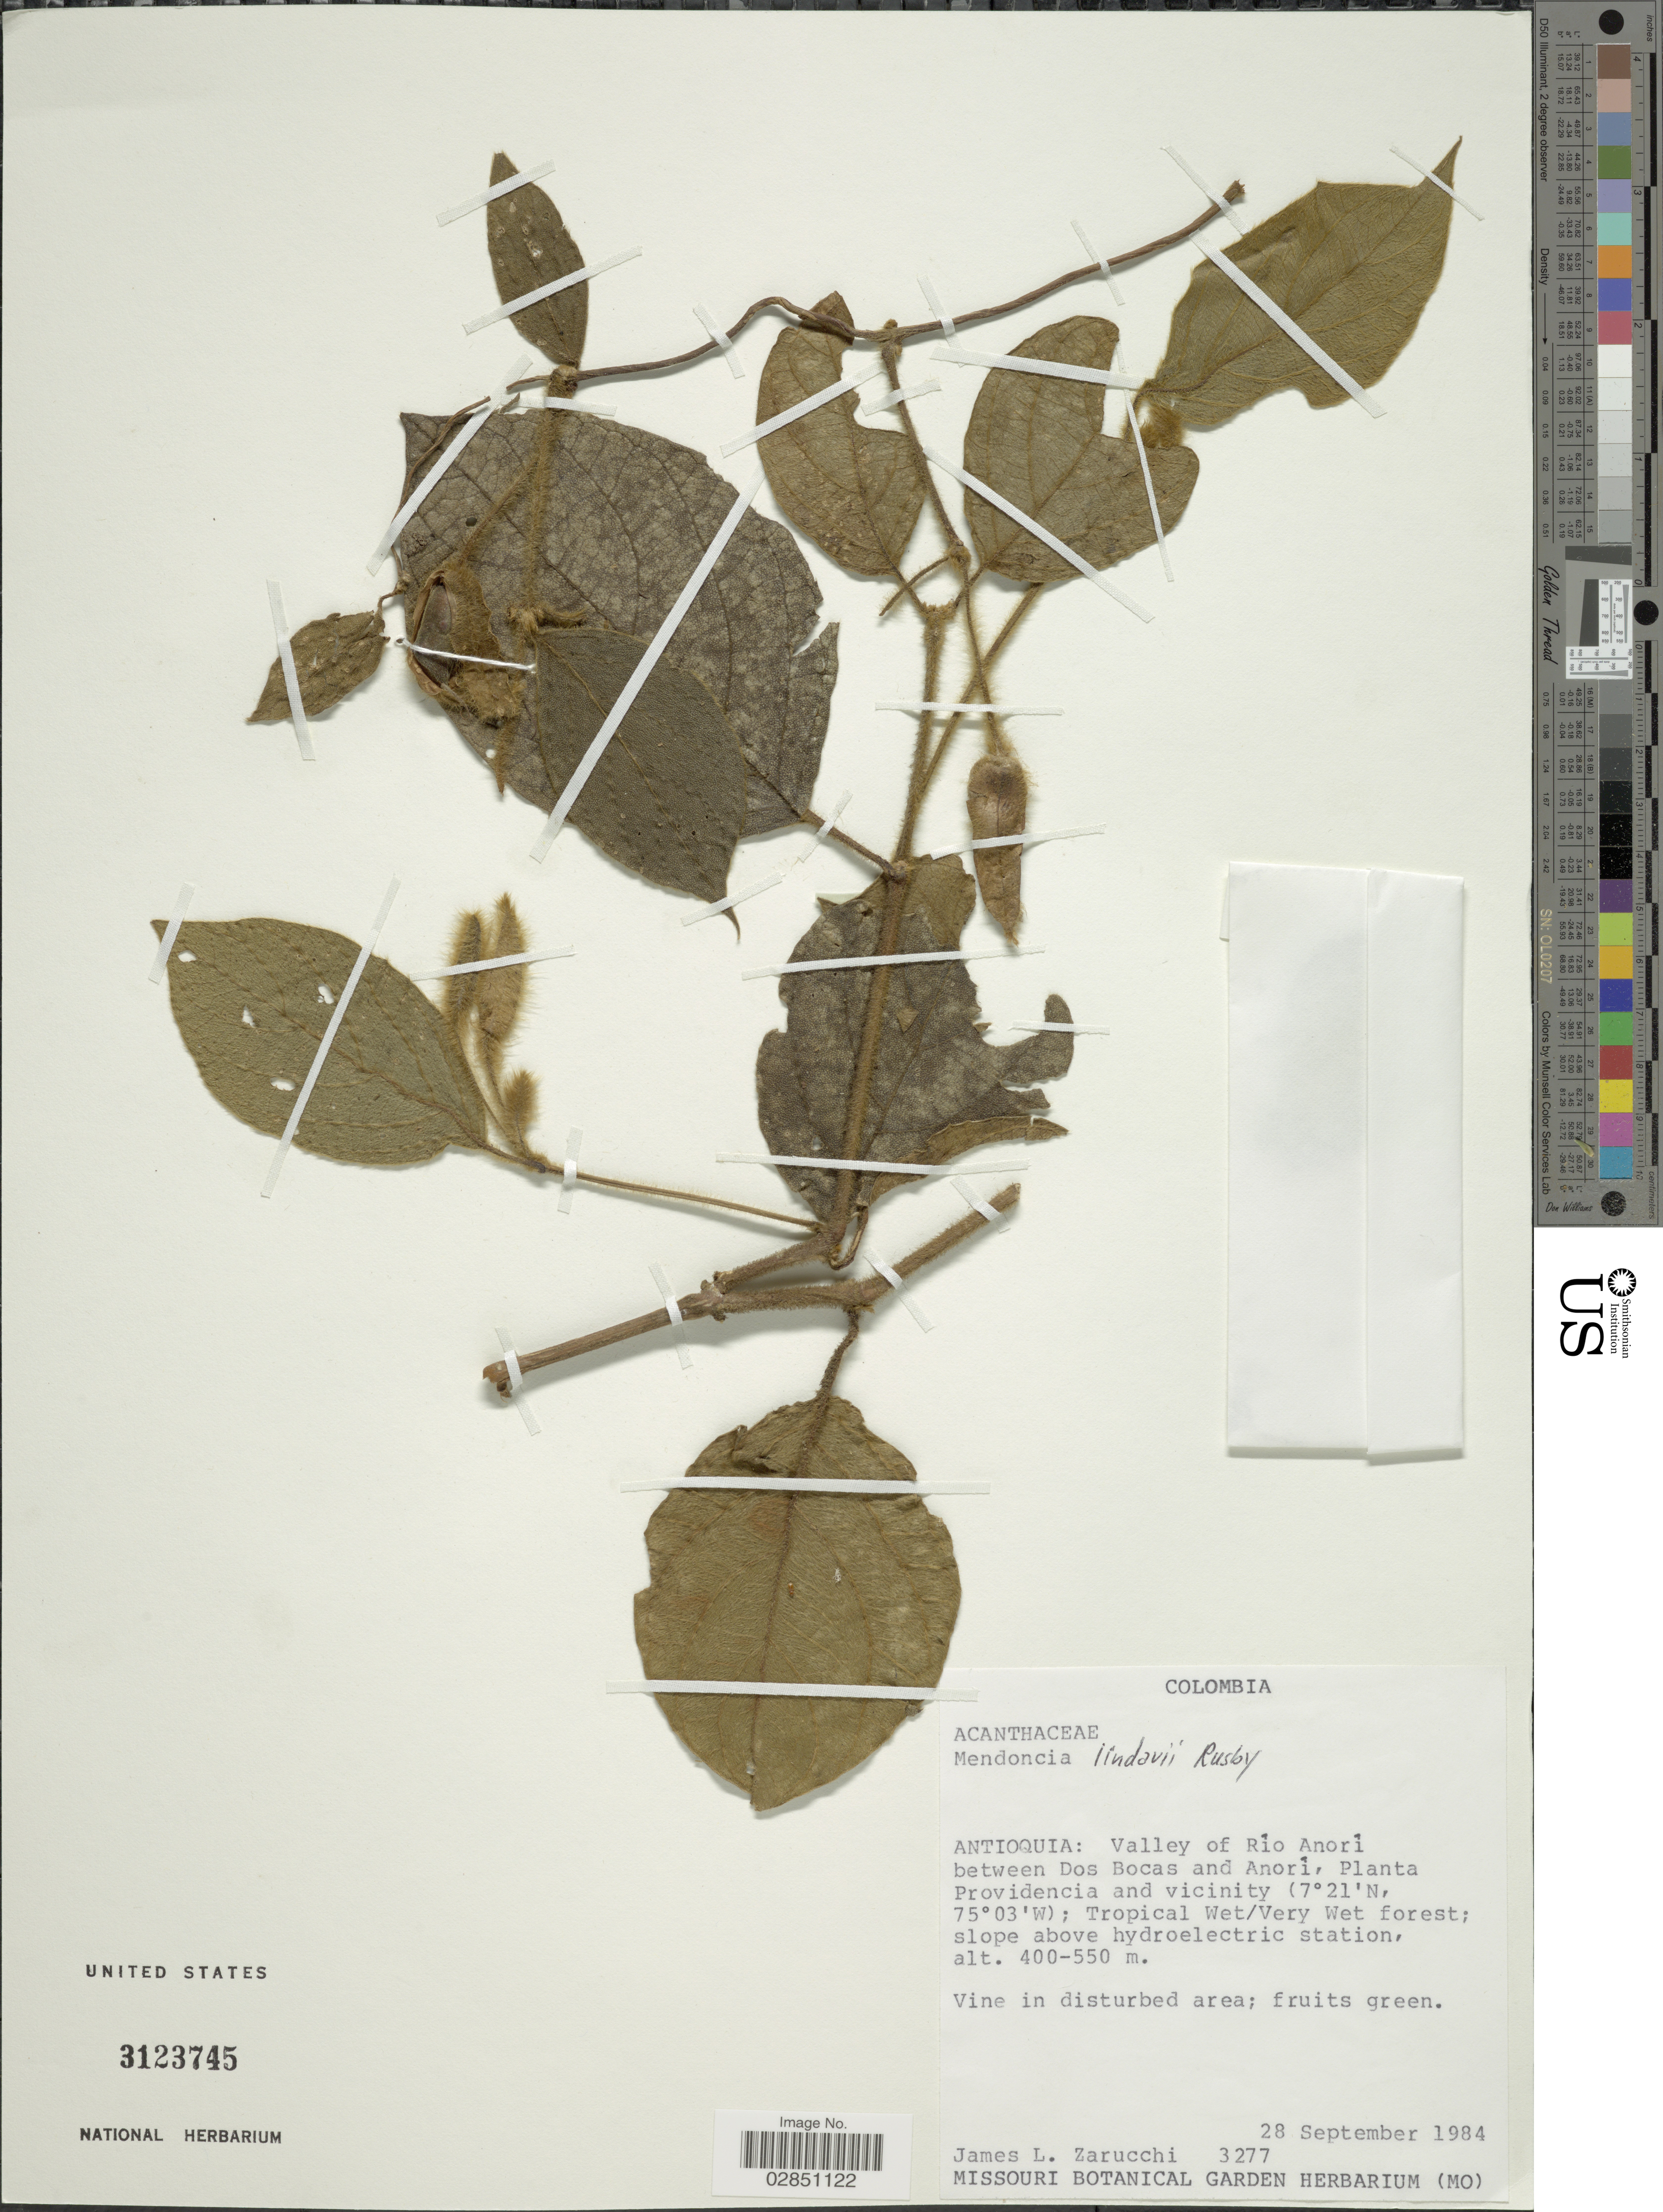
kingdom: Plantae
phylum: Tracheophyta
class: Magnoliopsida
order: Lamiales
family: Acanthaceae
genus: Mendoncia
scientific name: Mendoncia lindavii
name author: Rusby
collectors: J. L. Zarucchi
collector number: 3277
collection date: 1984-09-28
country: Colombia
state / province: Antioquia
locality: Valley of Río Anorí between Dos Bocas and Anorí, Planta Providencia and vicinity.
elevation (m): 400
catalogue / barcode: US 3123745